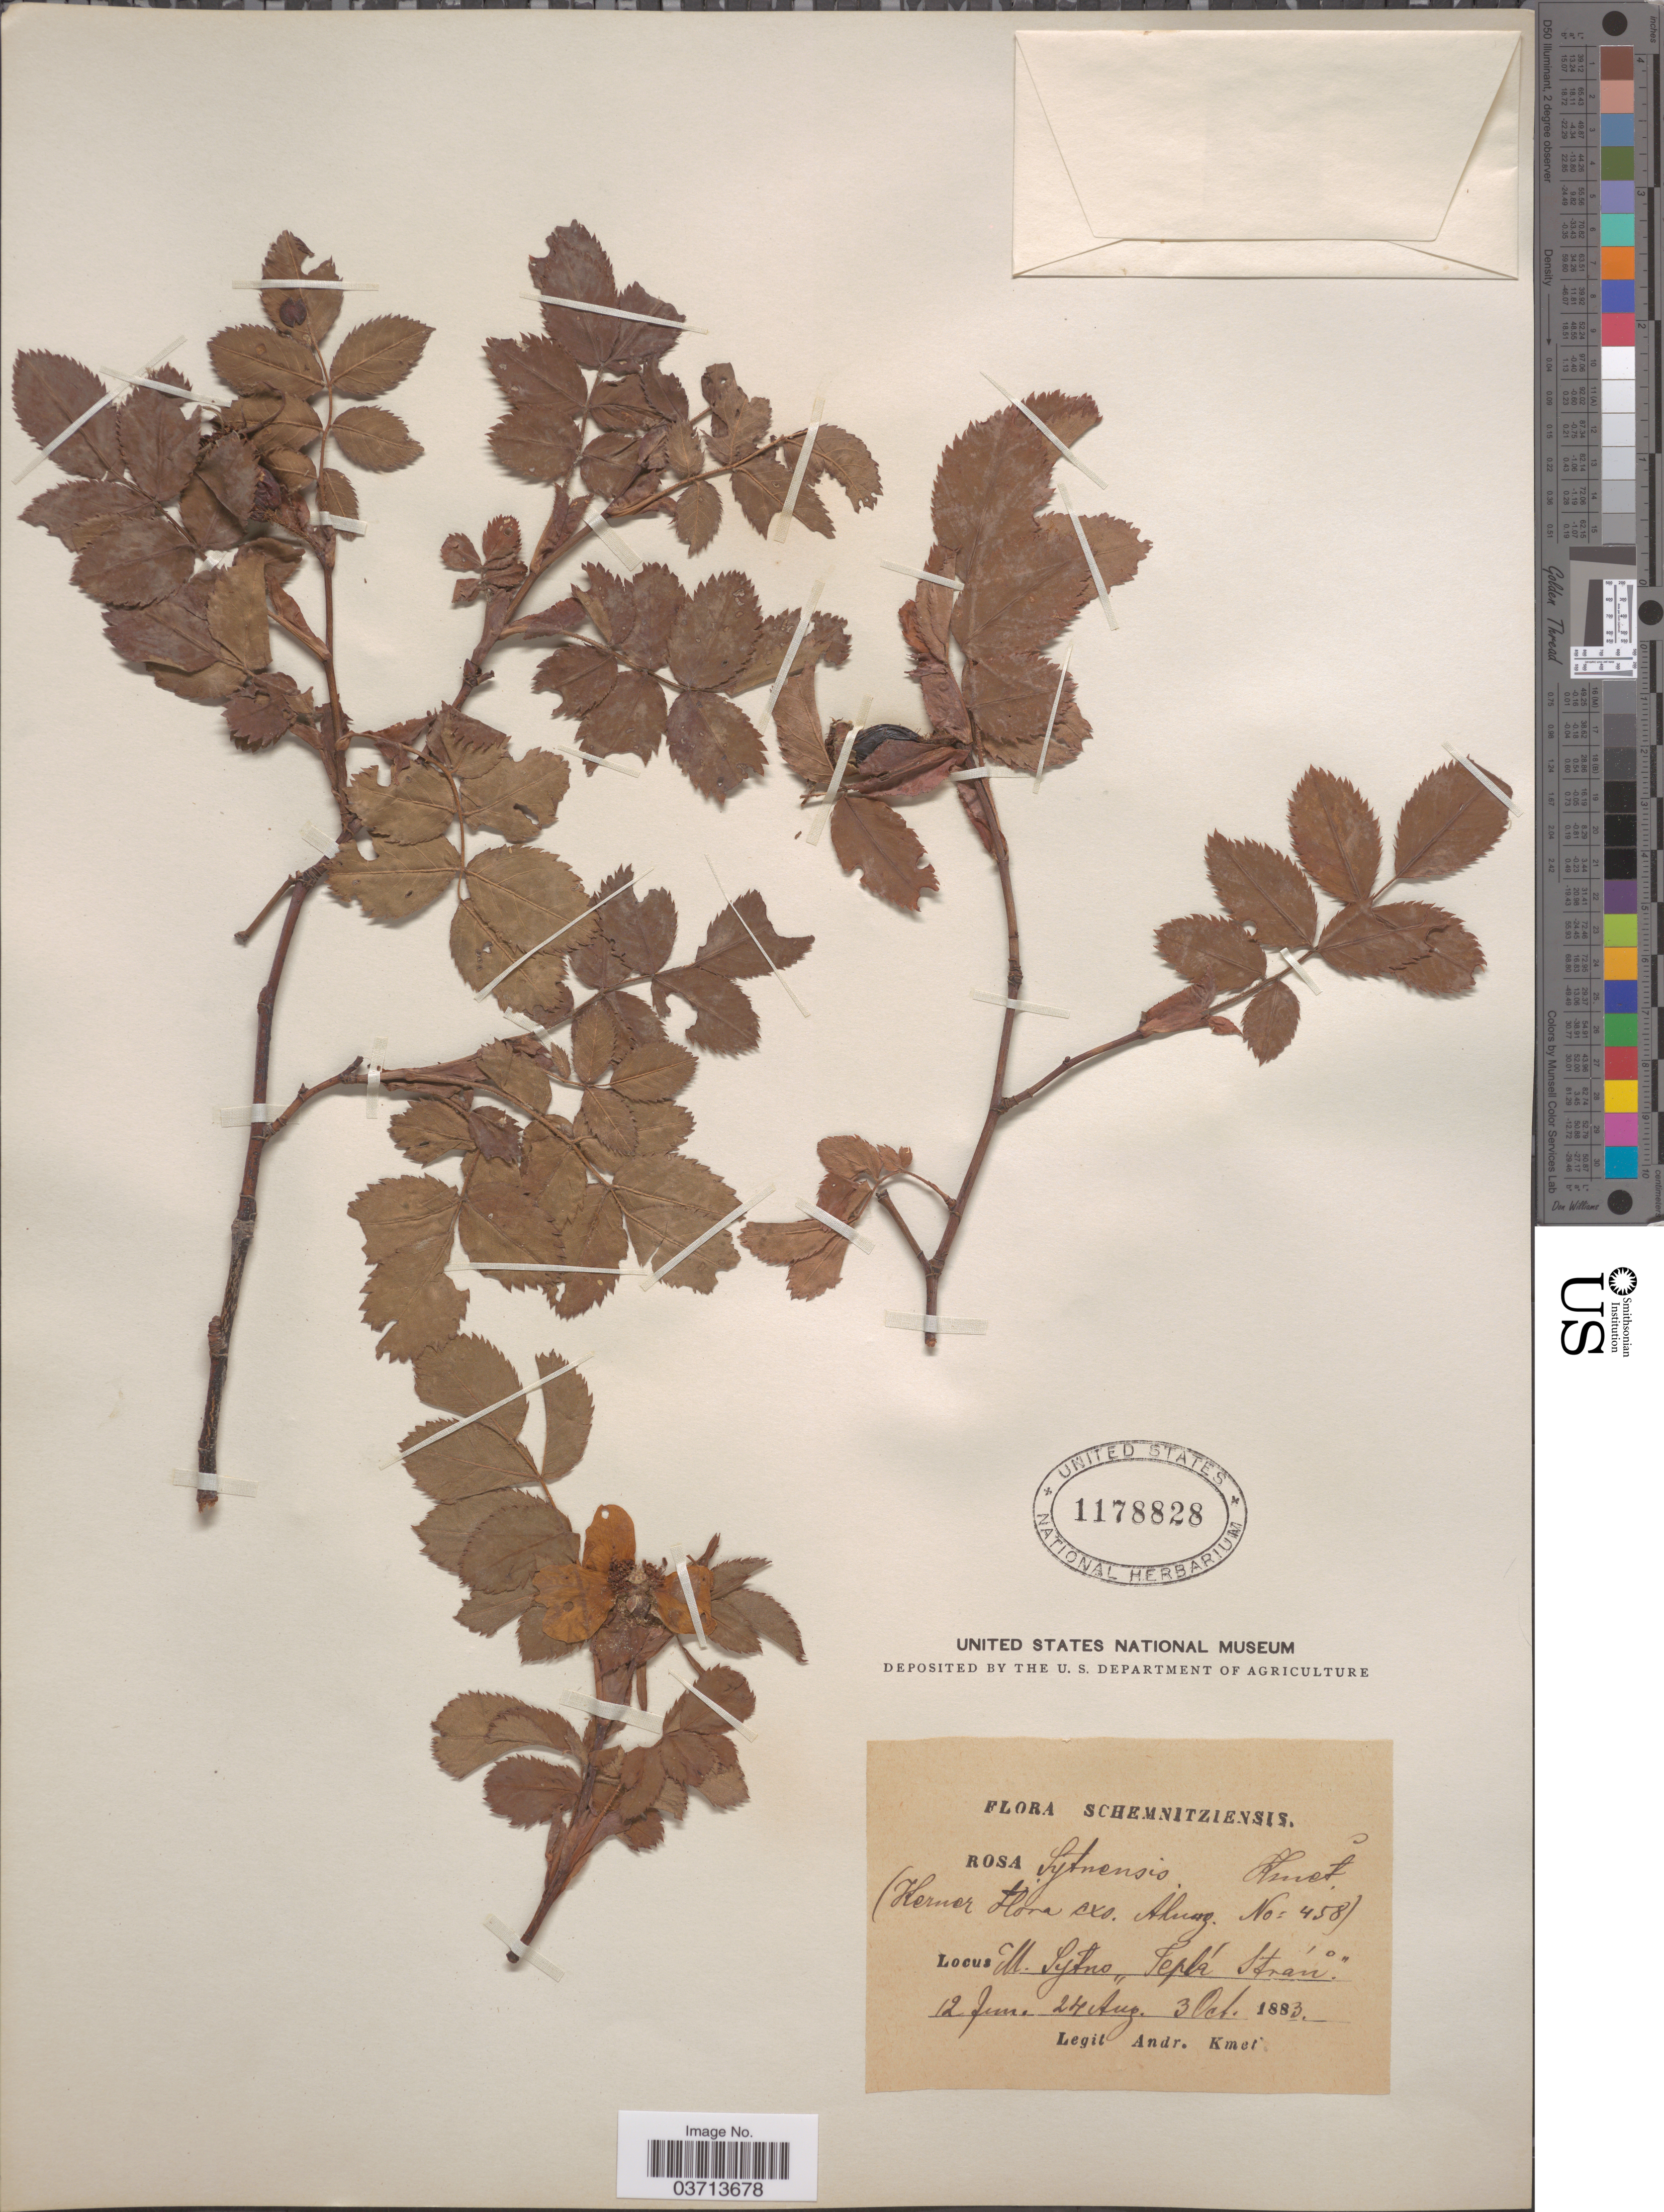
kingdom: Plantae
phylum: Tracheophyta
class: Magnoliopsida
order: Rosales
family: Rosaceae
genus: Rosa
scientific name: Rosa sytnensis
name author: Kmet ex A. Kern.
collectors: A. Kmet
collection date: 1883-06-12/1883-10-03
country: Slovakia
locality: Schemnitziensis. M. Sytno ,,Feplá Strans. [interpreted]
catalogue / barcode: US 1178828